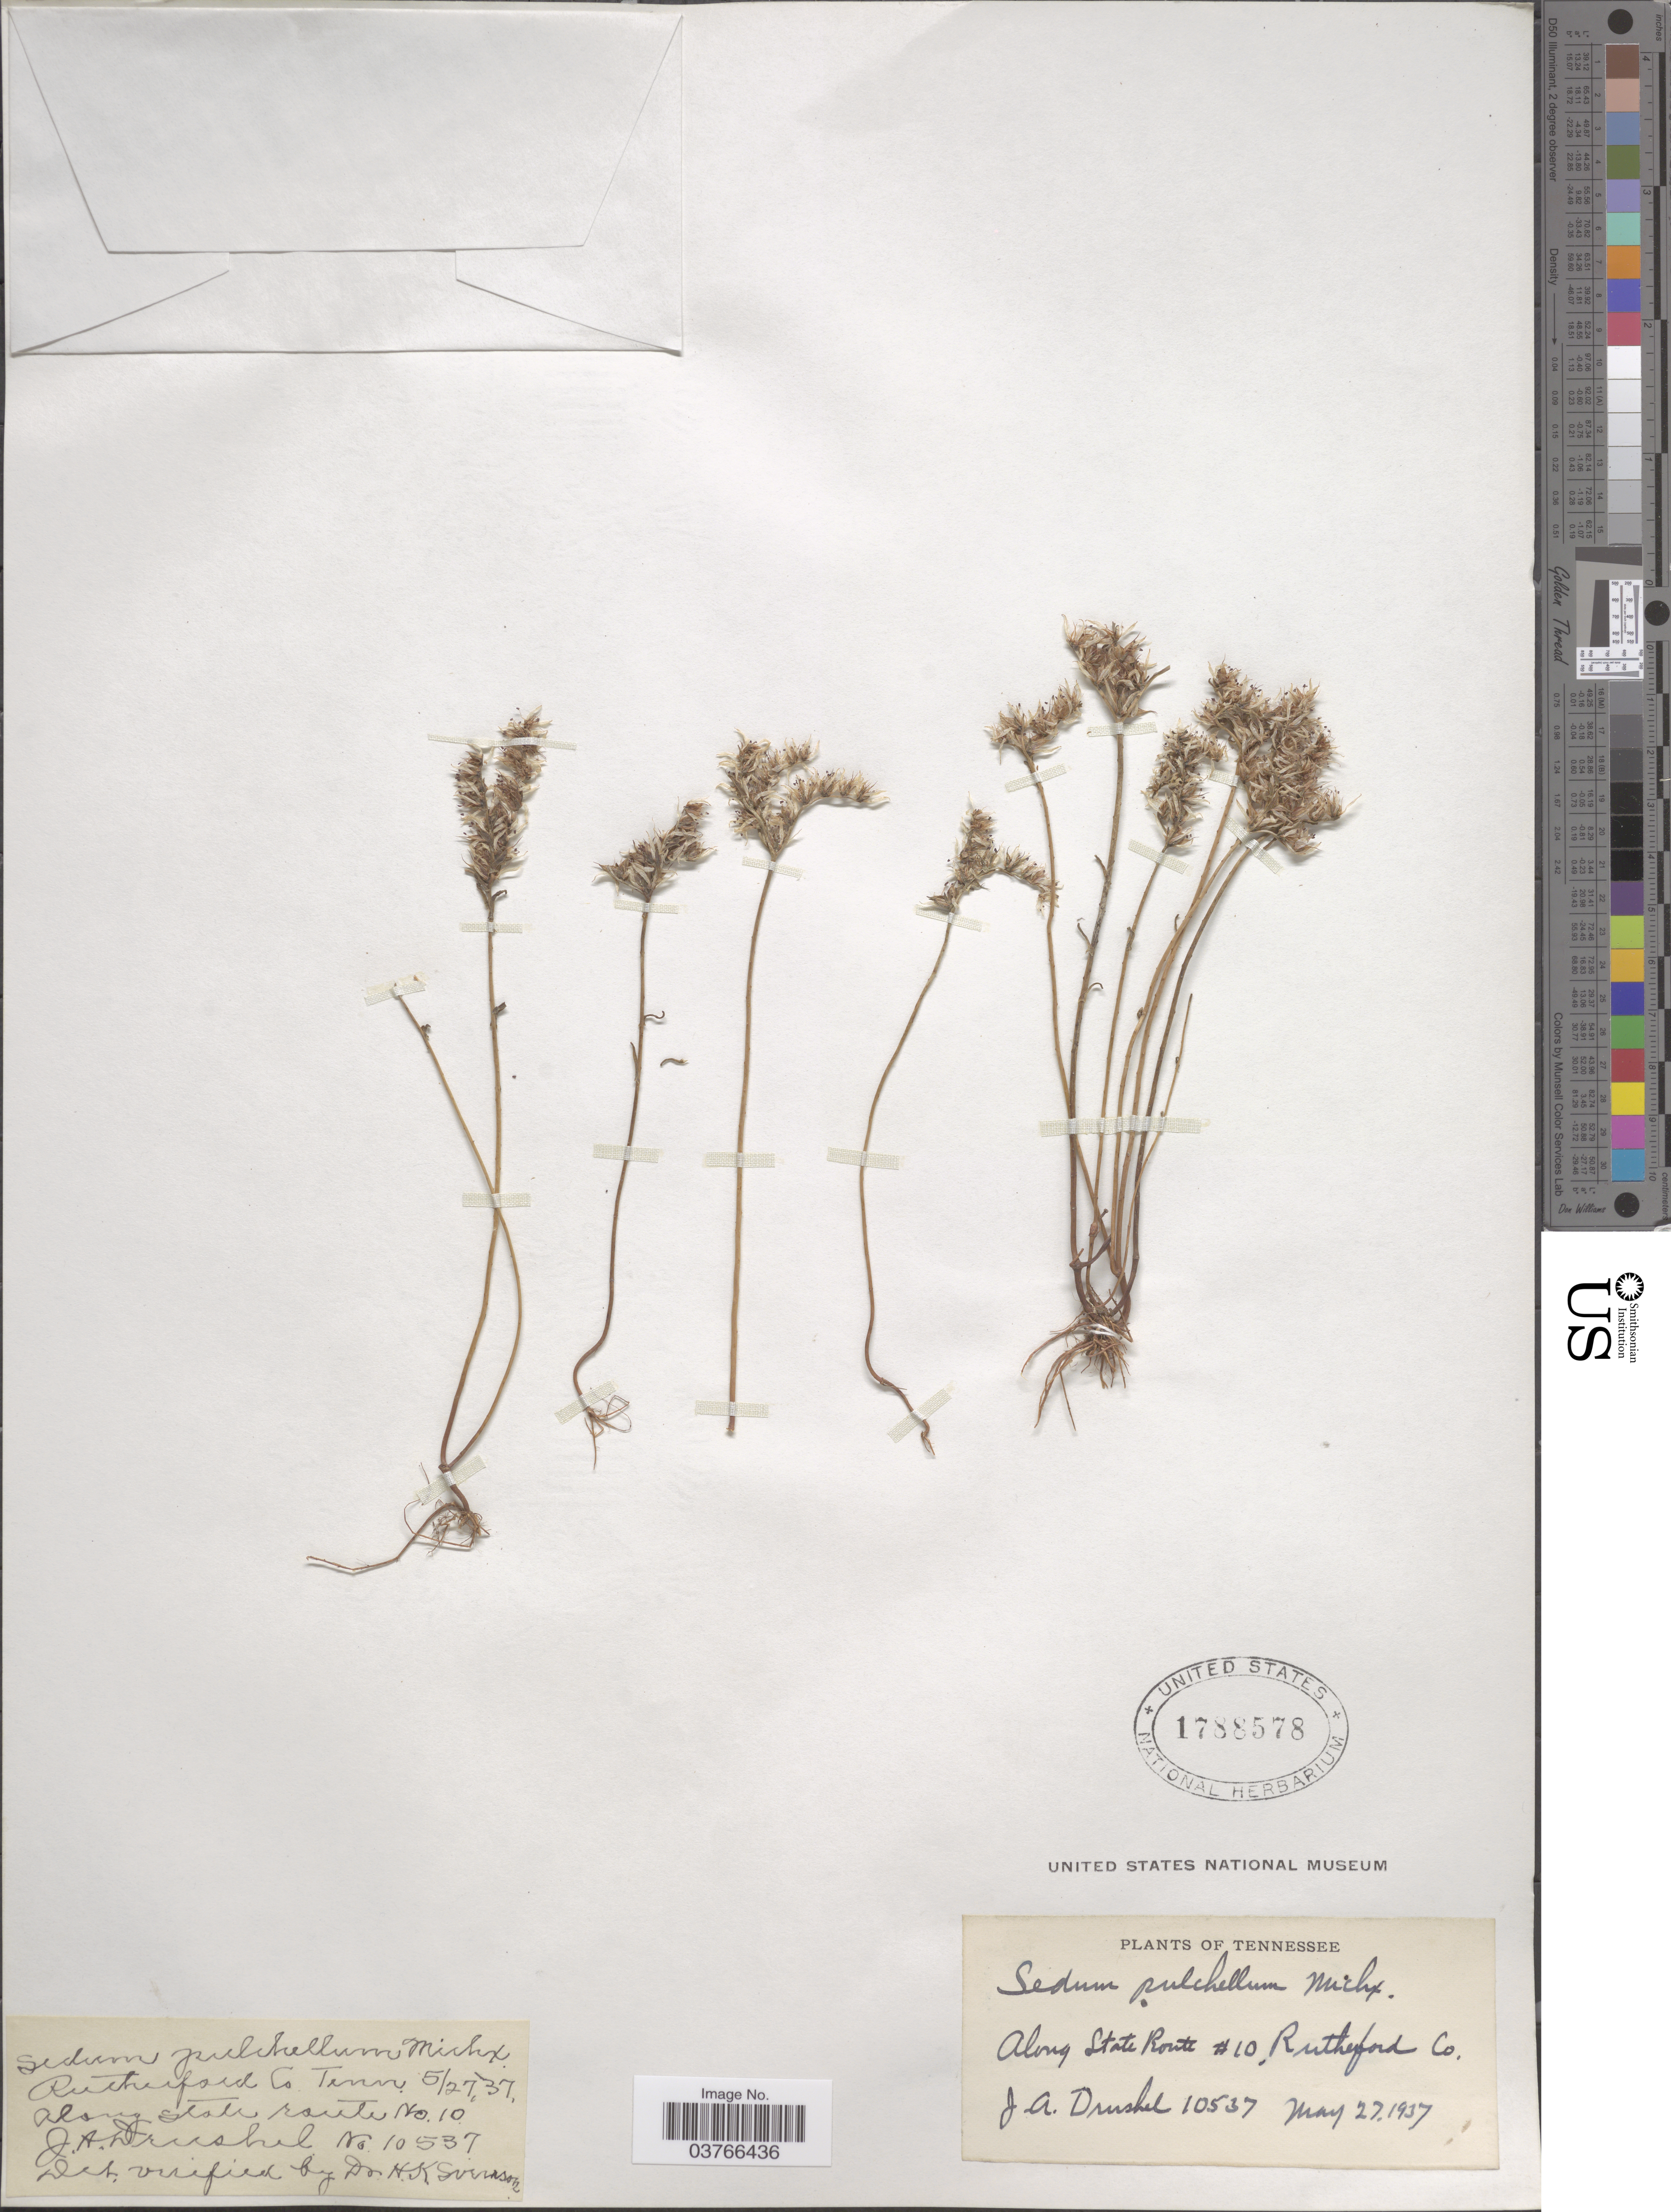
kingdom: Plantae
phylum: Tracheophyta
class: Magnoliopsida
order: Saxifragales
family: Crassulaceae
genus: Sedum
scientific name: Sedum pulchellum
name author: Michx.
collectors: J. A. Drushel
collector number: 10537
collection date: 1937-05-27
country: United States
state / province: Tennessee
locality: Along State Route #10, Rutherford Co.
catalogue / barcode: US 1788578